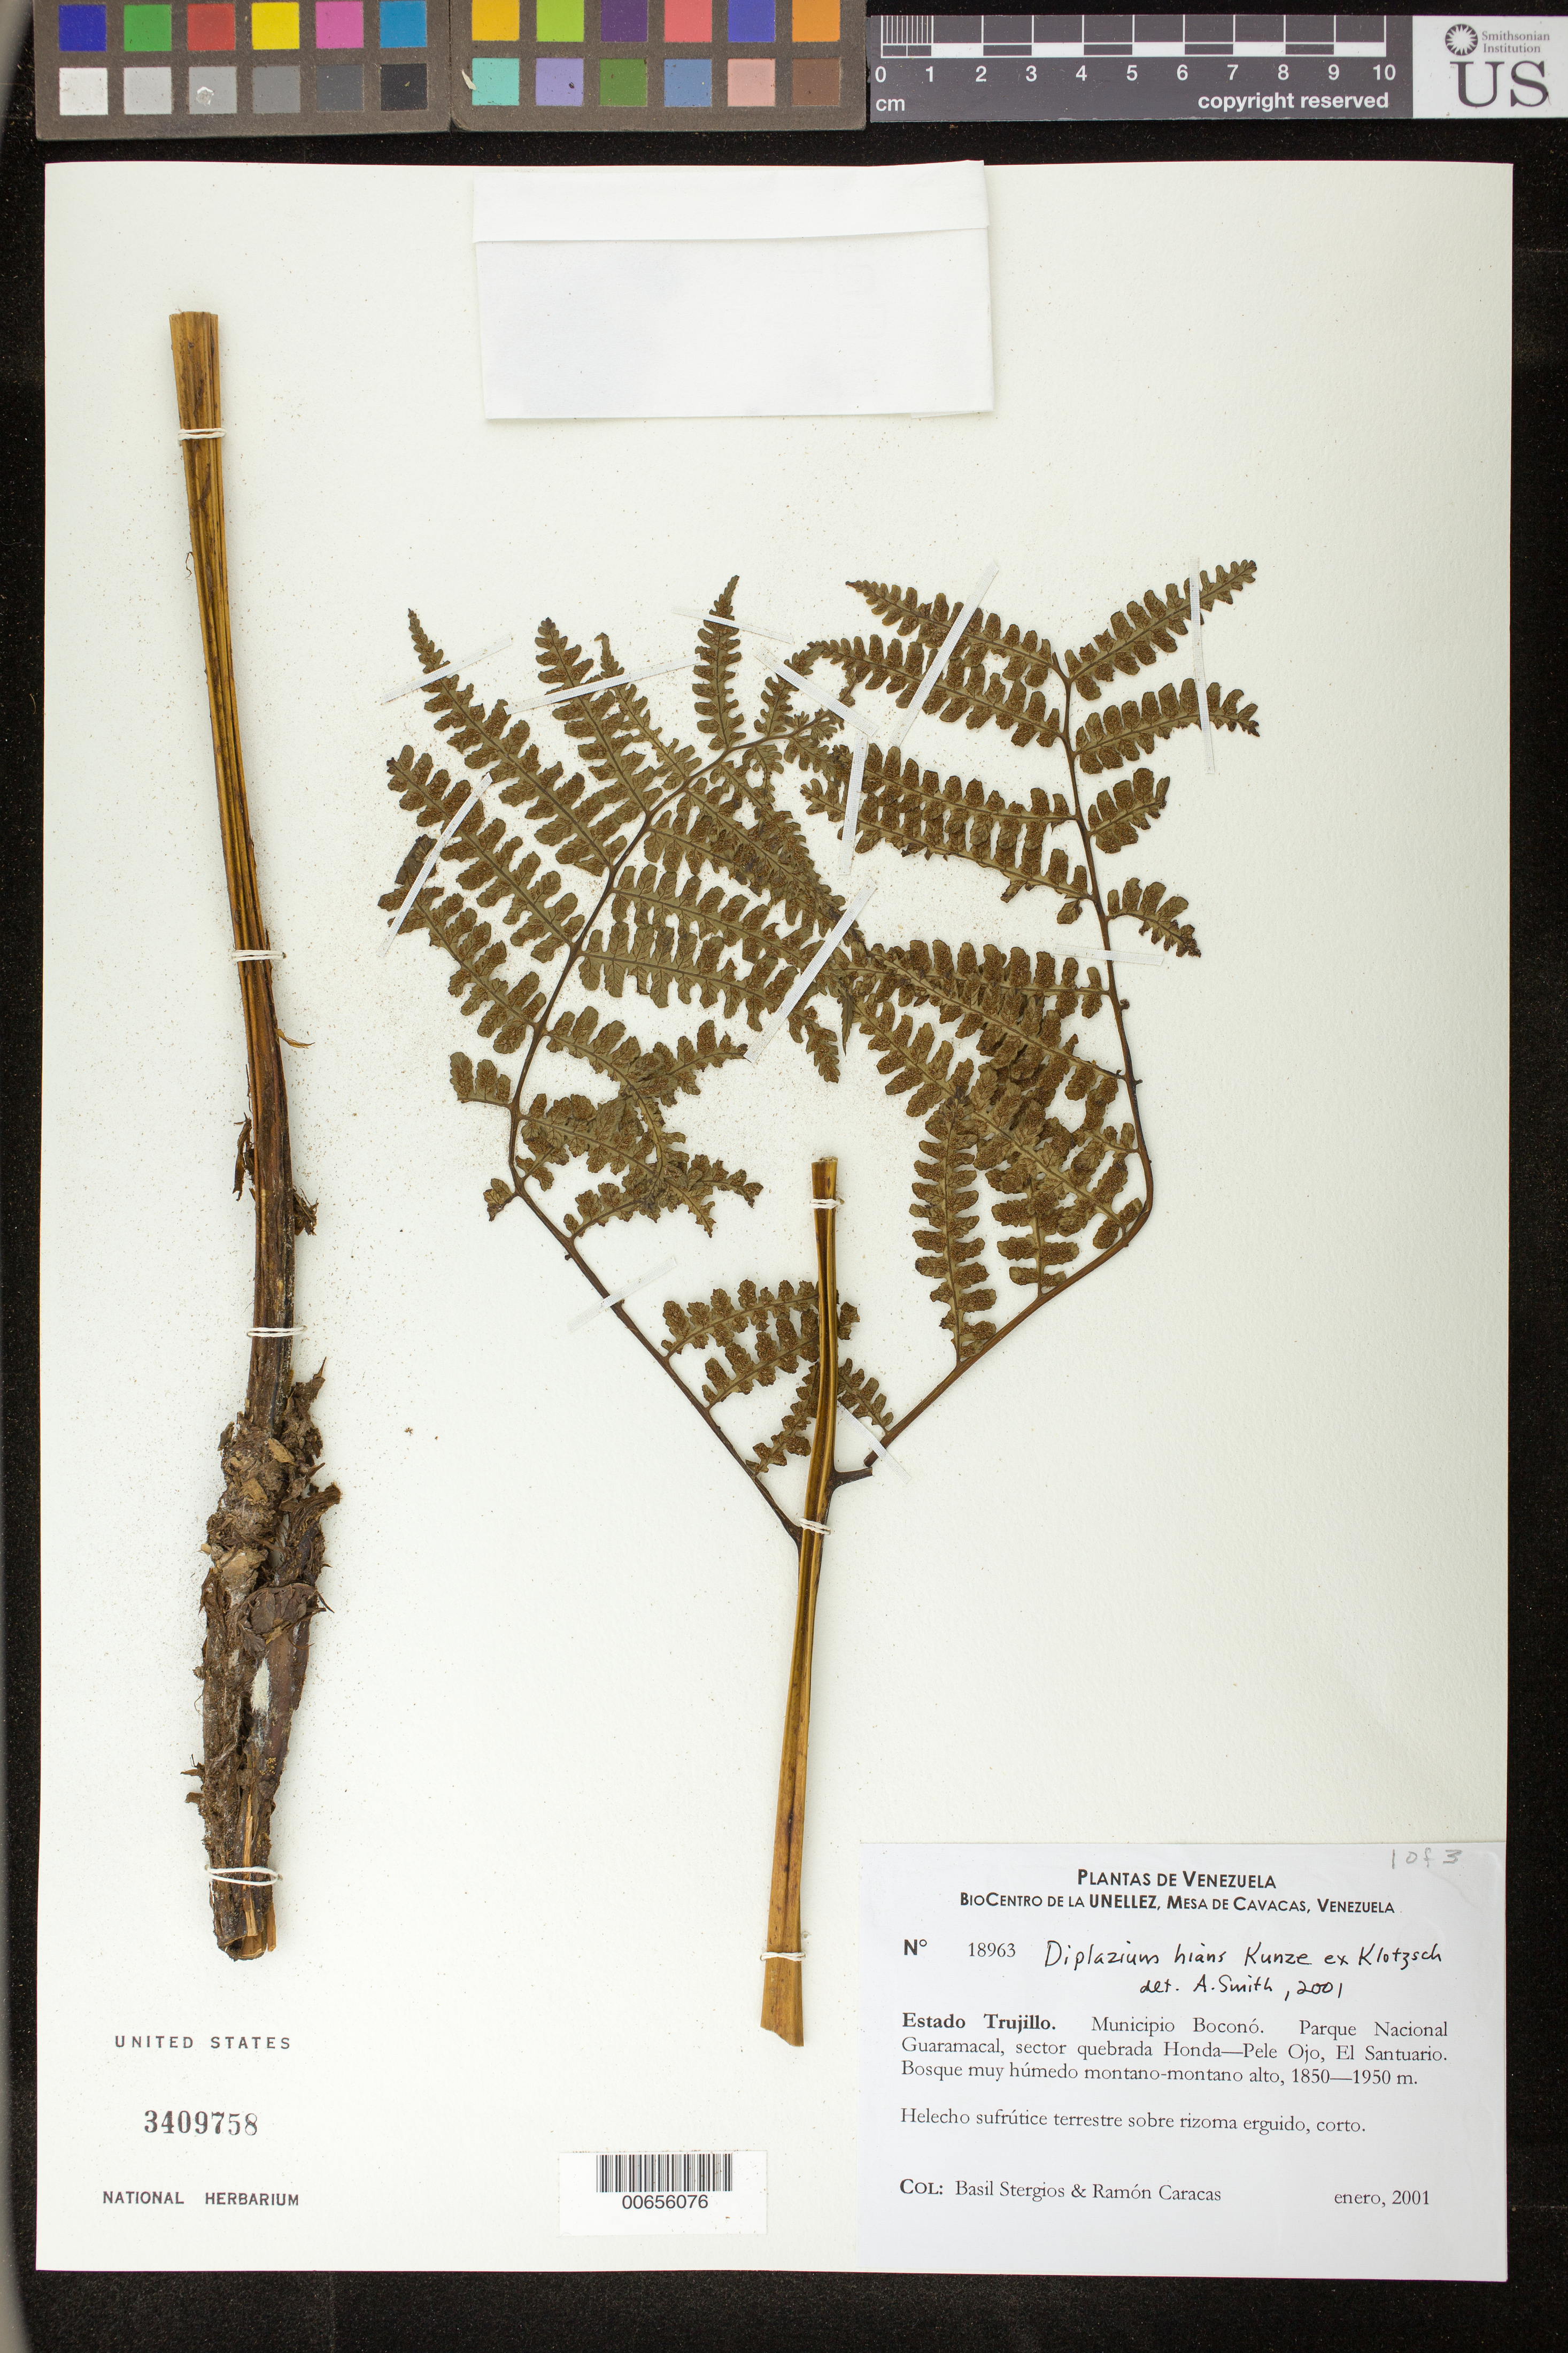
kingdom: Plantae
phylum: Tracheophyta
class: Polypodiopsida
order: Polypodiales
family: Athyriaceae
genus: Diplazium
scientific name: Diplazium hians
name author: Kunze ex Klotzsch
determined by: Smith, Alan R., (UC)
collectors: B. G. Stergios & R. Caracas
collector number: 18963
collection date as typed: Jan 2001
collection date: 2001-01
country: Venezuela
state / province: Trujillo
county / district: Boconó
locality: Parque Nacional Guaramacal, sector quebrada Honda-Pele Ojo, El Santuario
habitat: Bosque muy húmedo montano-montano alto.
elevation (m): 1850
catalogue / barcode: US 3409758